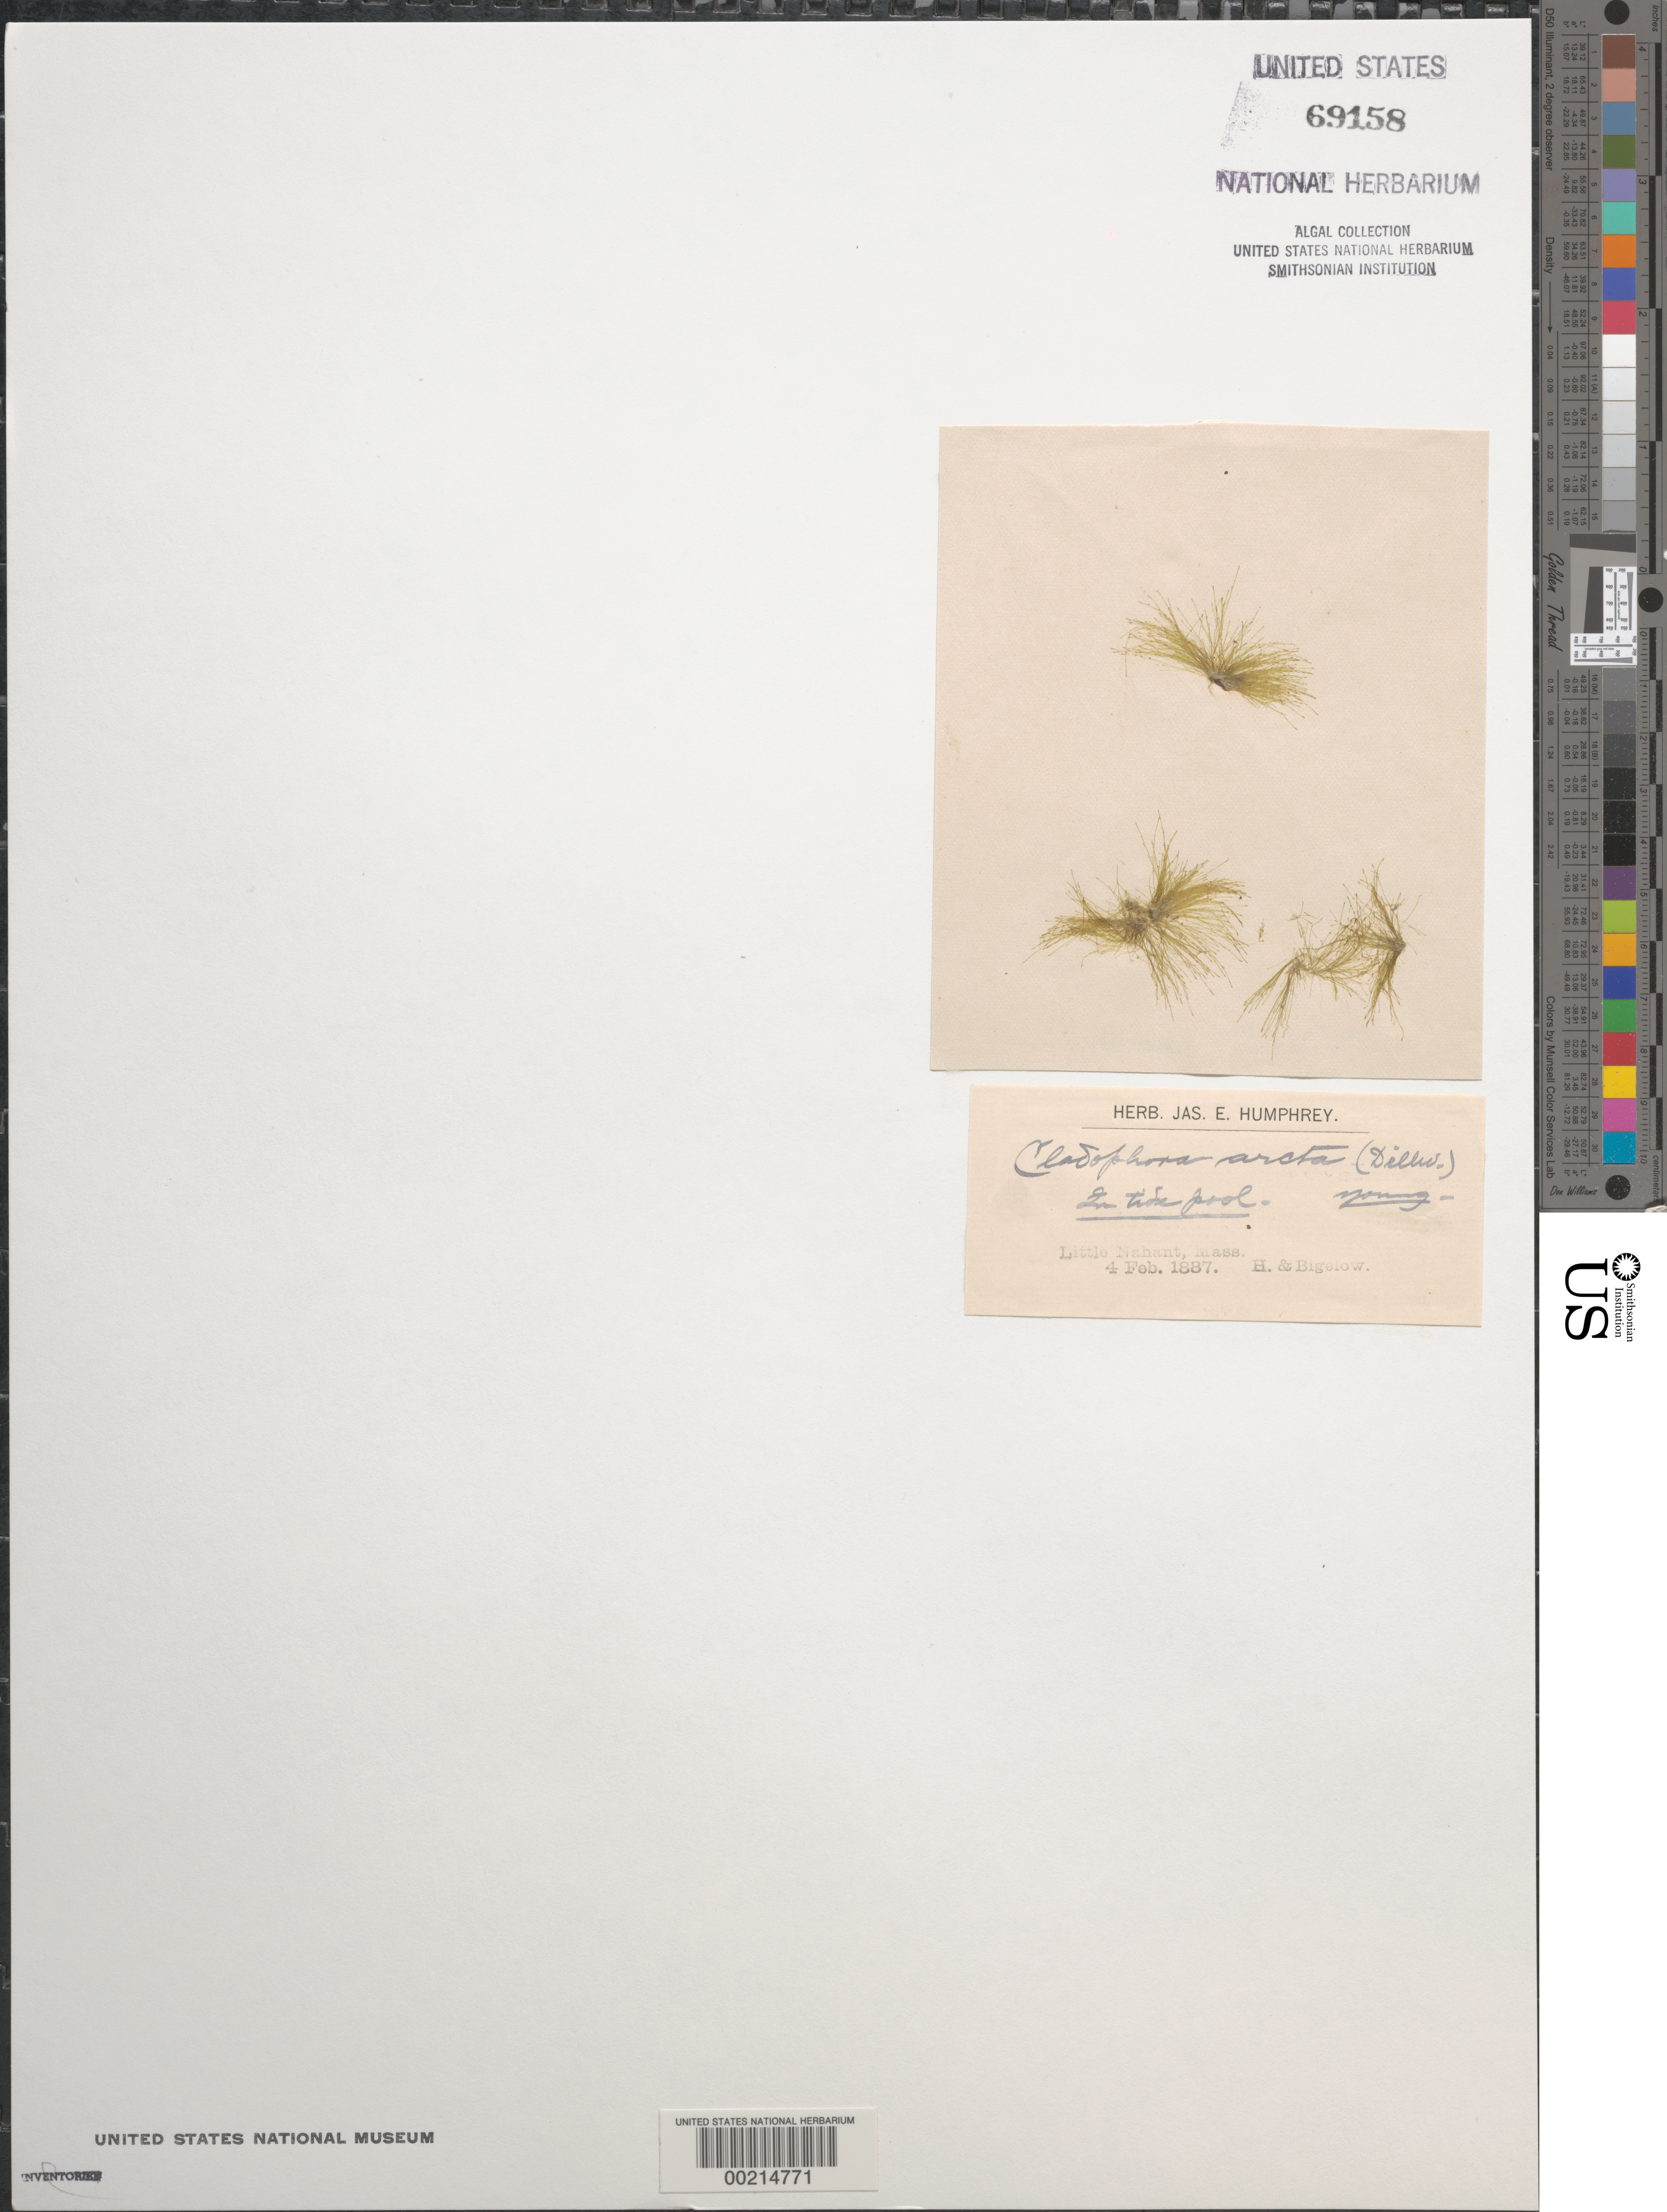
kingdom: Plantae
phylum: Chlorophyta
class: Ulvophyceae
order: Ulotrichales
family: Ulotrichaceae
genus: Acrosiphonia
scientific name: Acrosiphonia arcta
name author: (Dillwyn) Gain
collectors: J. Humphrey & R. Bigelow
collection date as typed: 04 Feb 1887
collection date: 1887-02-04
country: United States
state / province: Massachusetts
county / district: Essex County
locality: Little Nahant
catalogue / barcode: US 69158